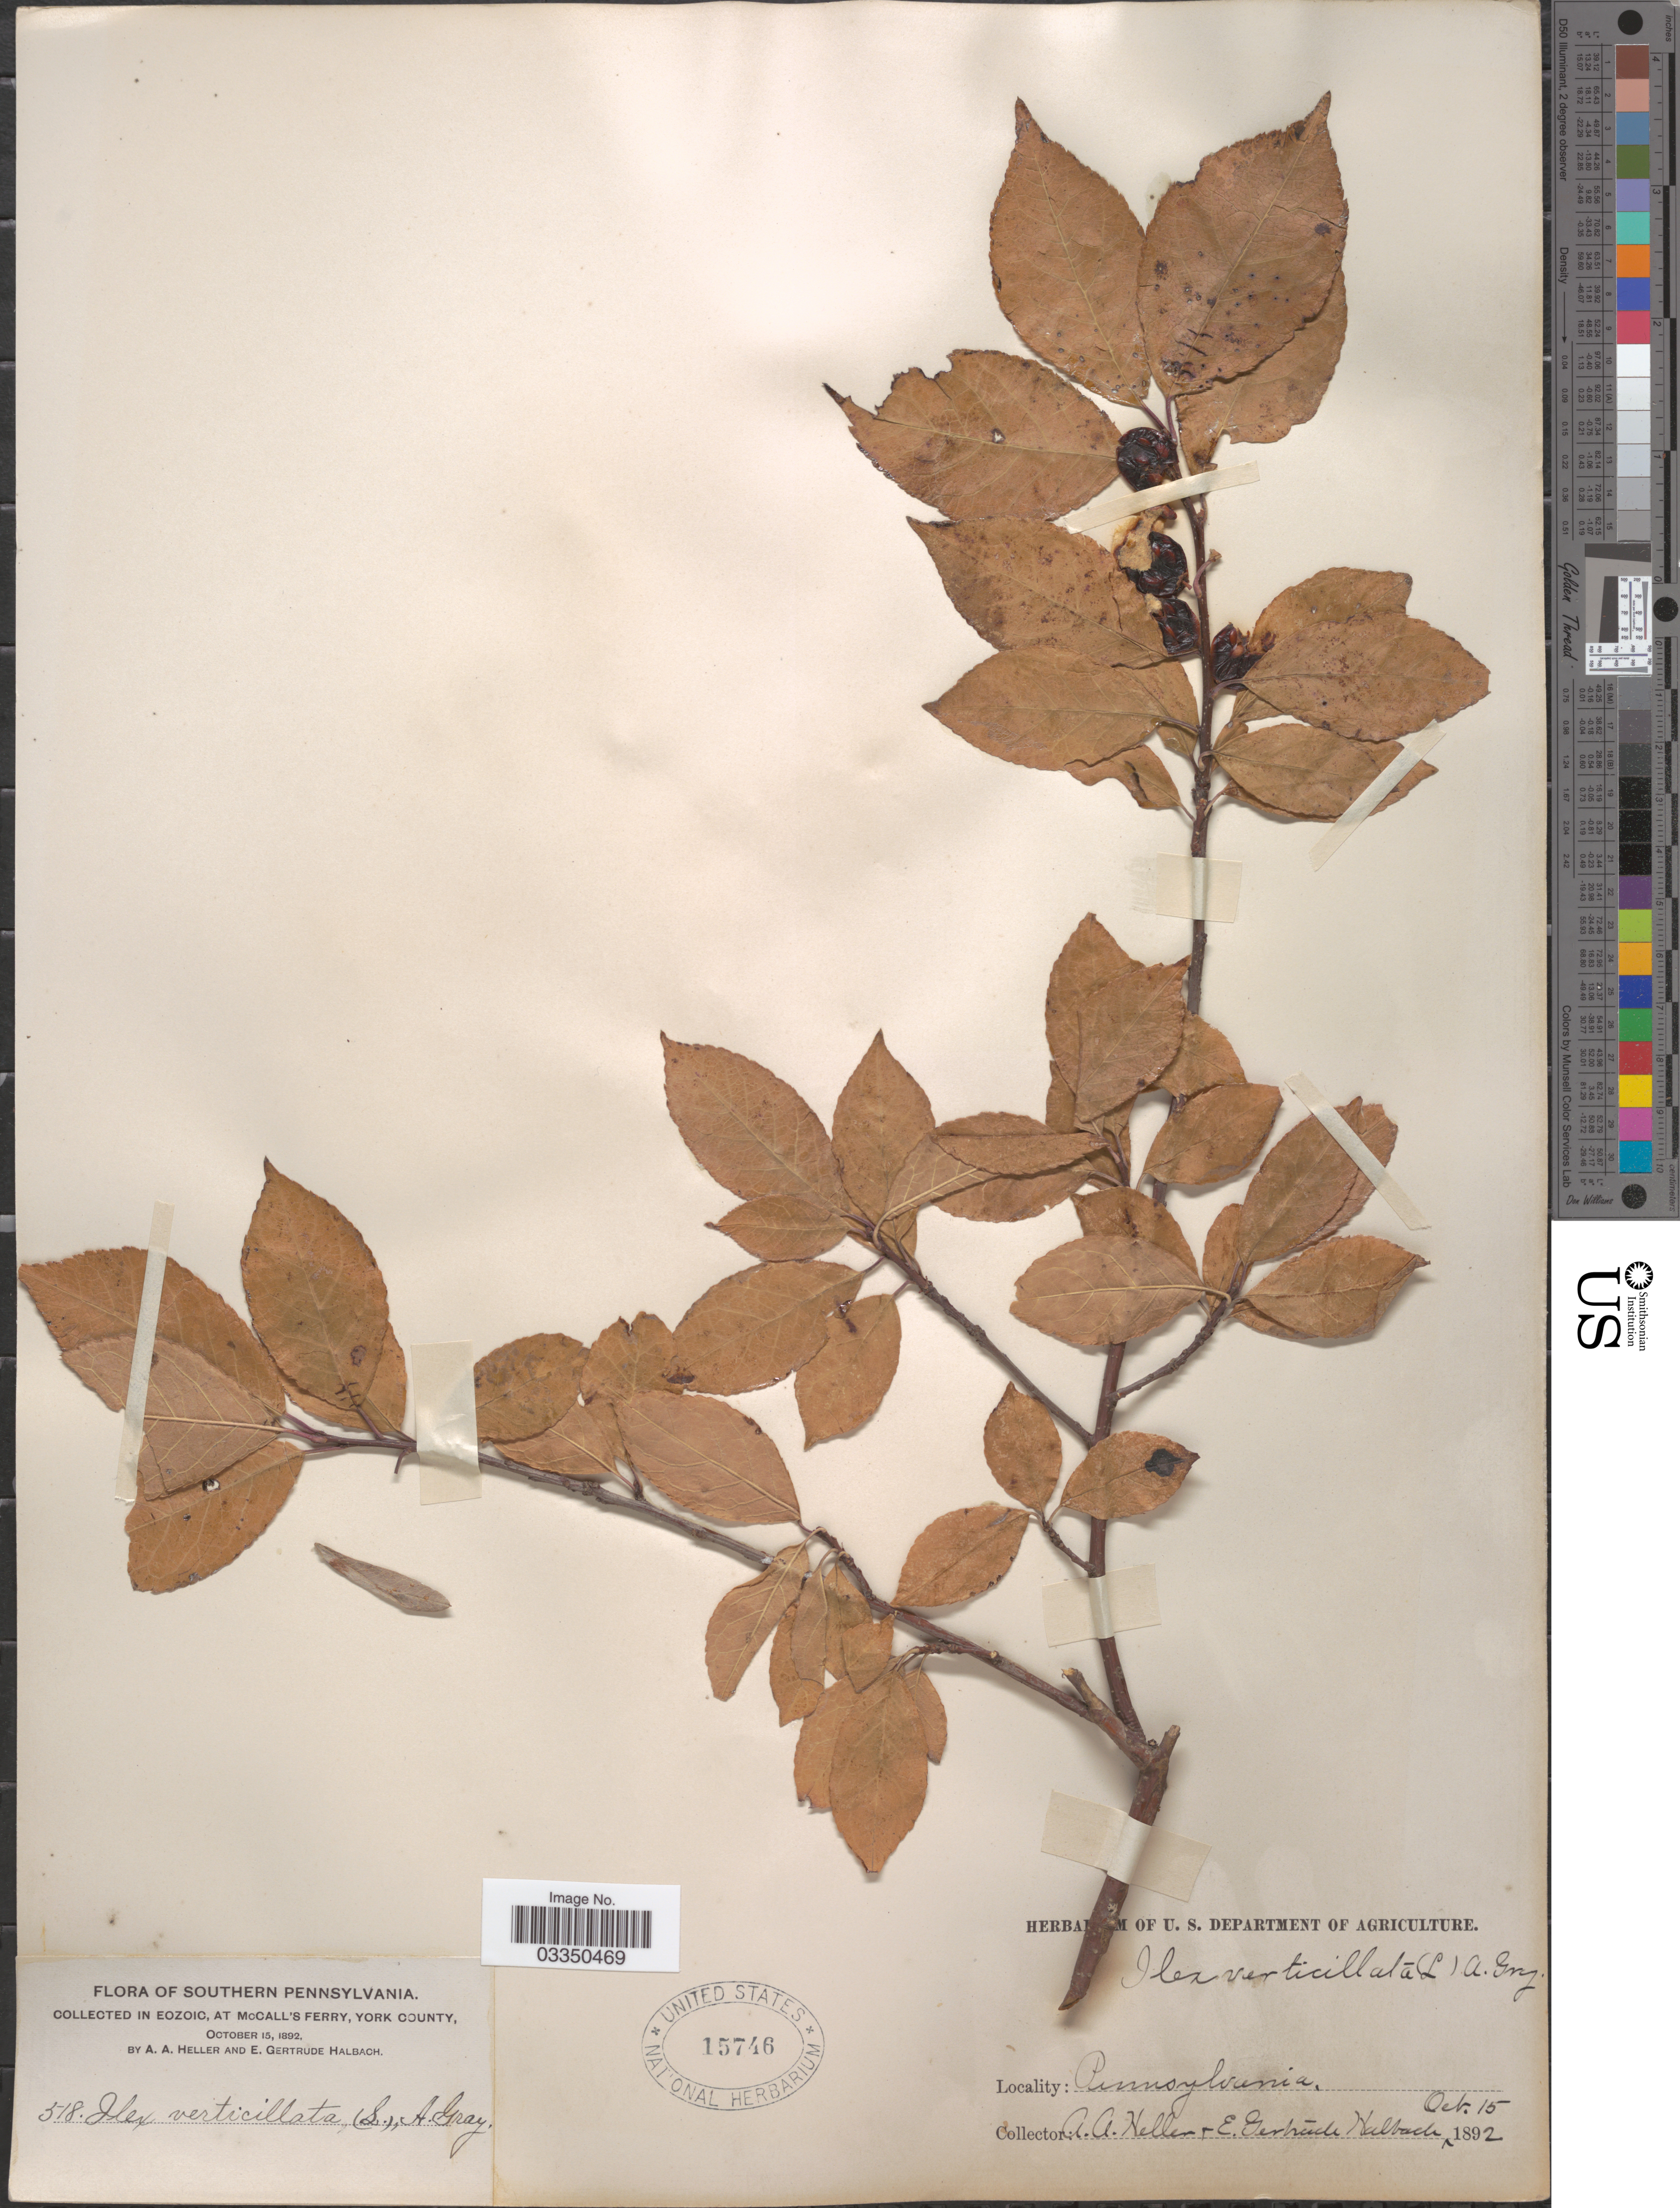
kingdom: Plantae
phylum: Tracheophyta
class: Magnoliopsida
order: Aquifoliales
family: Aquifoliaceae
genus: Ilex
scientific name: Ilex verticillata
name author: (L.) A. Gray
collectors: A. A. Heller & E. G. Halbach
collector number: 518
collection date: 1892-10-15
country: United States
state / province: Pennsylvania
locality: Southern Pennsylvania. In Eozoic, at McCall's Ferry, York County.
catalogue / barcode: US 15746